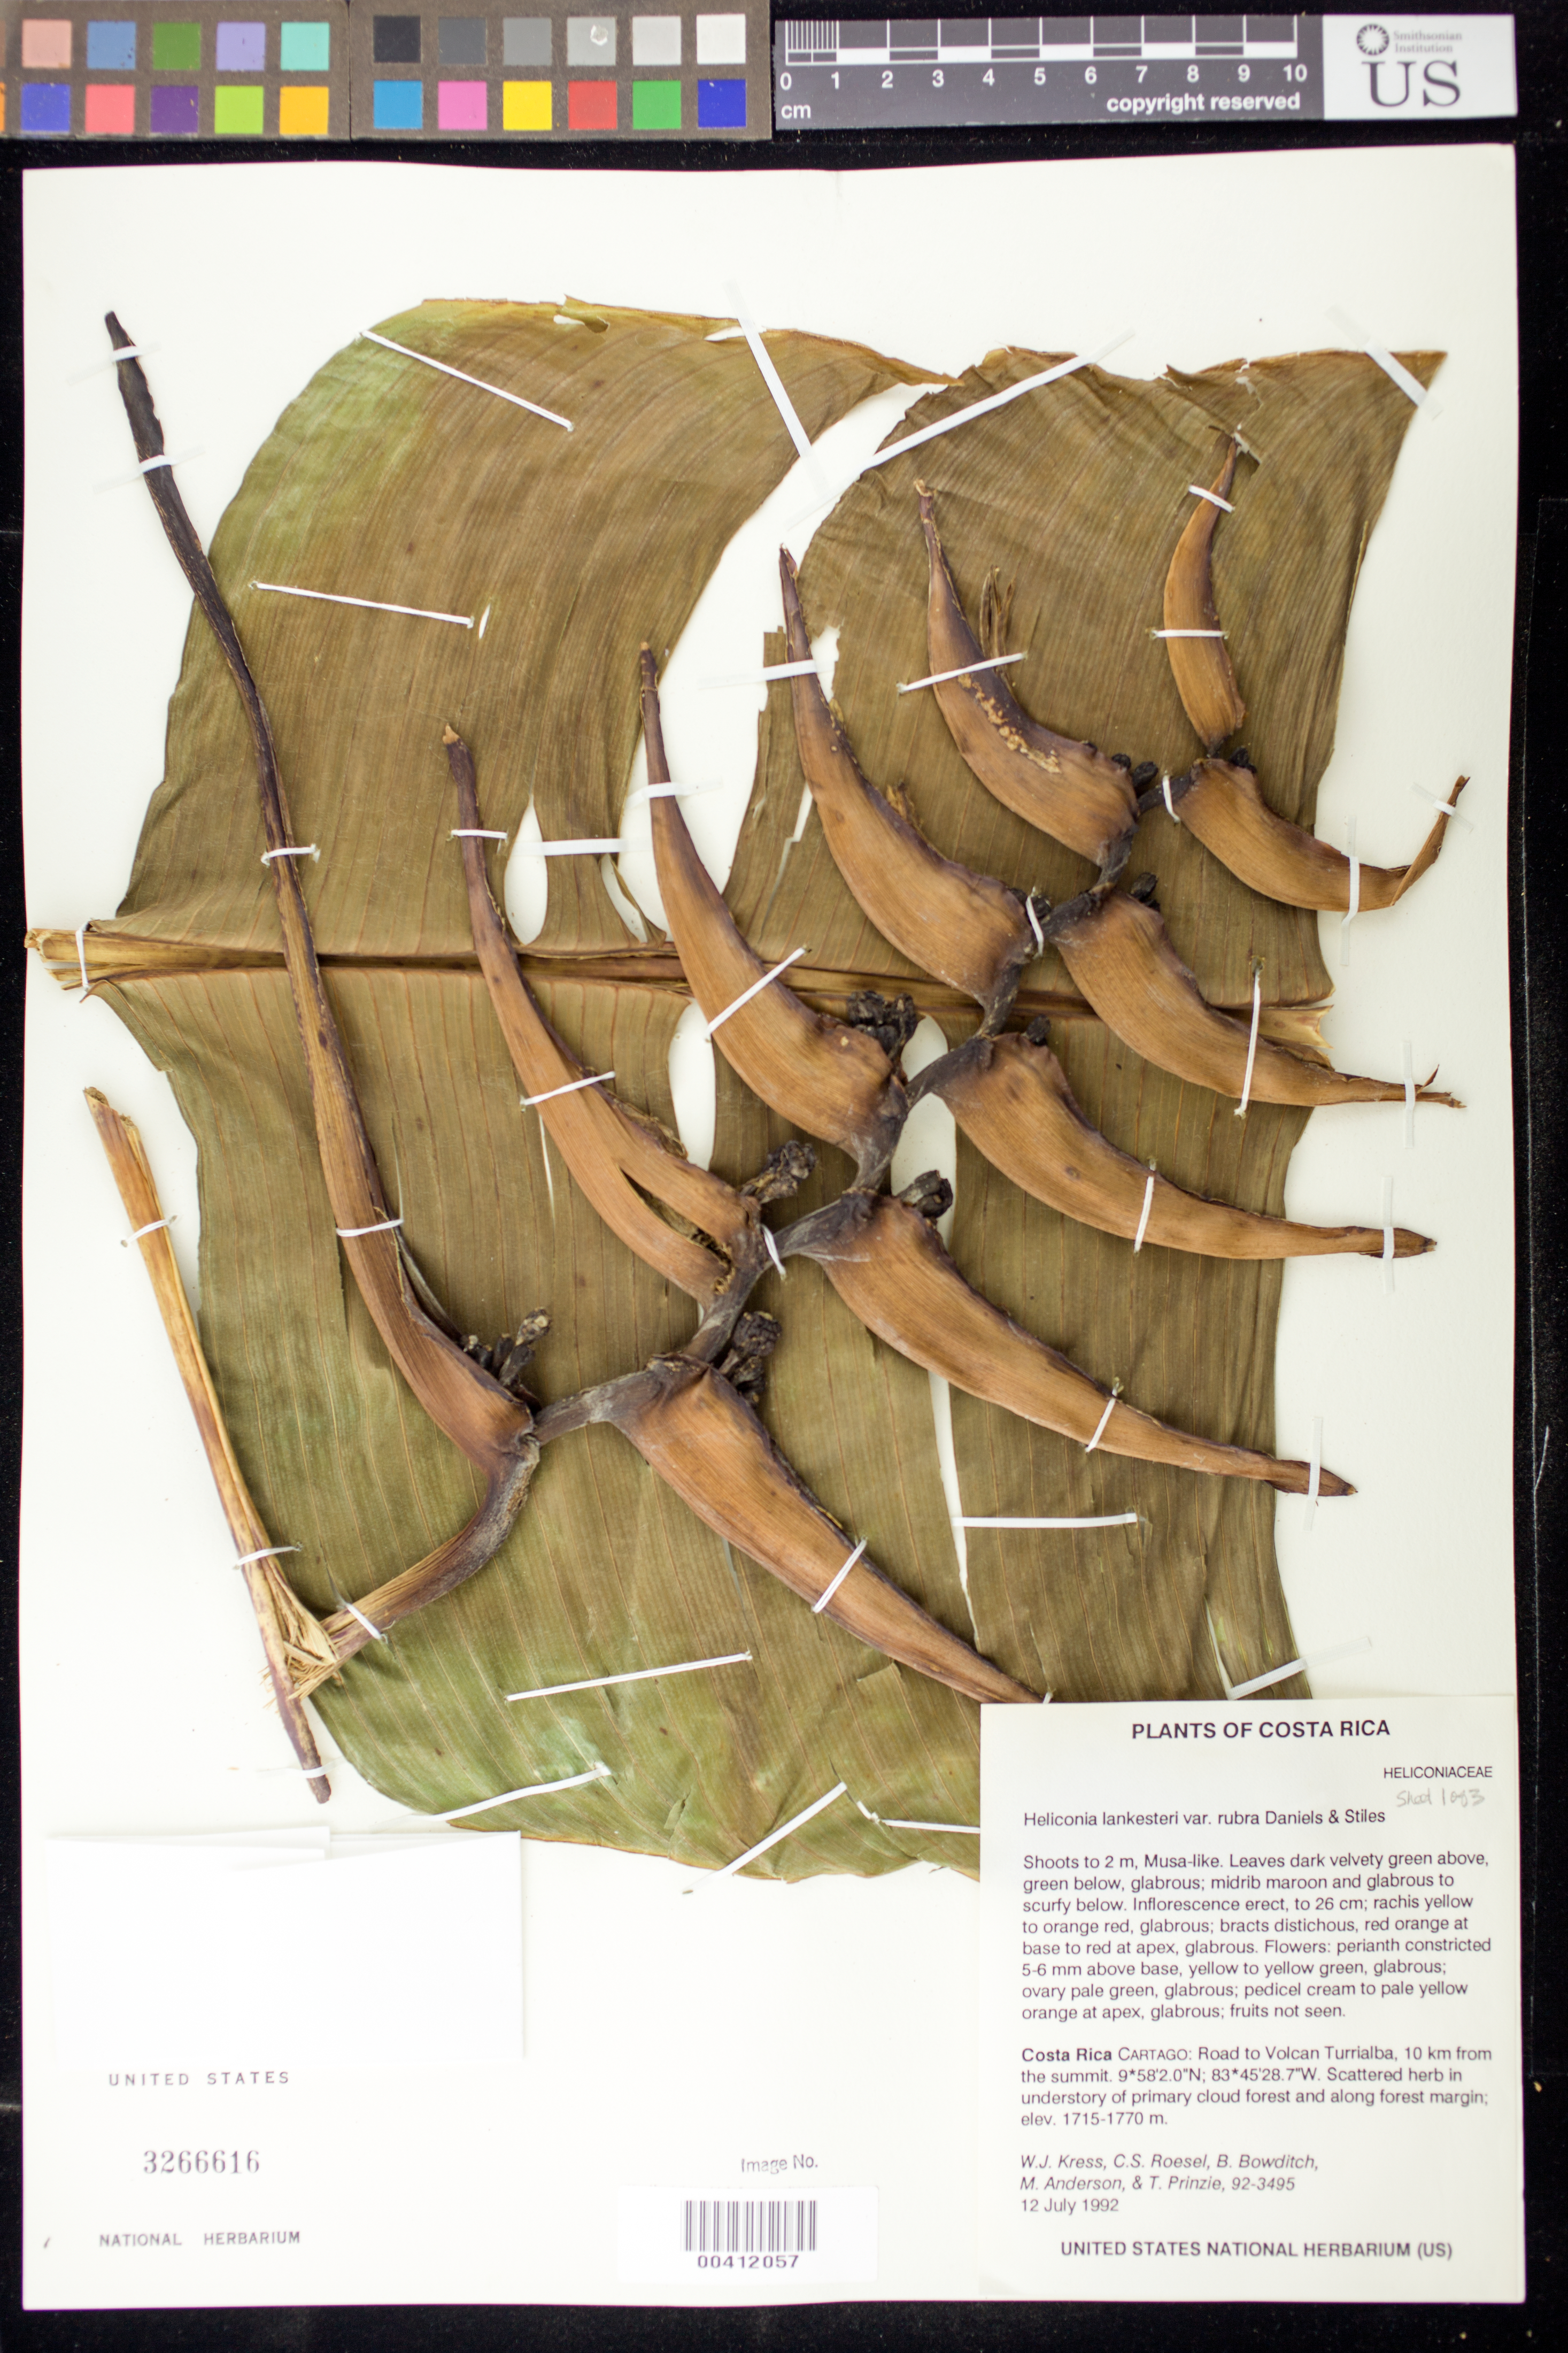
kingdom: Plantae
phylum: Tracheophyta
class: Liliopsida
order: Zingiberales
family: Heliconiaceae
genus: Heliconia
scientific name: Heliconia lankesteri var. rubra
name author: G.S. Daniels & F.G. Stiles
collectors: W. J. Kress, C. S. Roesel, B. Bowditch, M. Anderson & T. Prinzie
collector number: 92-3495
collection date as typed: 12 Jul 1992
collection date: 1992-07-12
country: Costa Rica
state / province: Cartago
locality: Rd to Volcan Turrialba, 10 km from the summit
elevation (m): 1715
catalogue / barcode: US 3266616